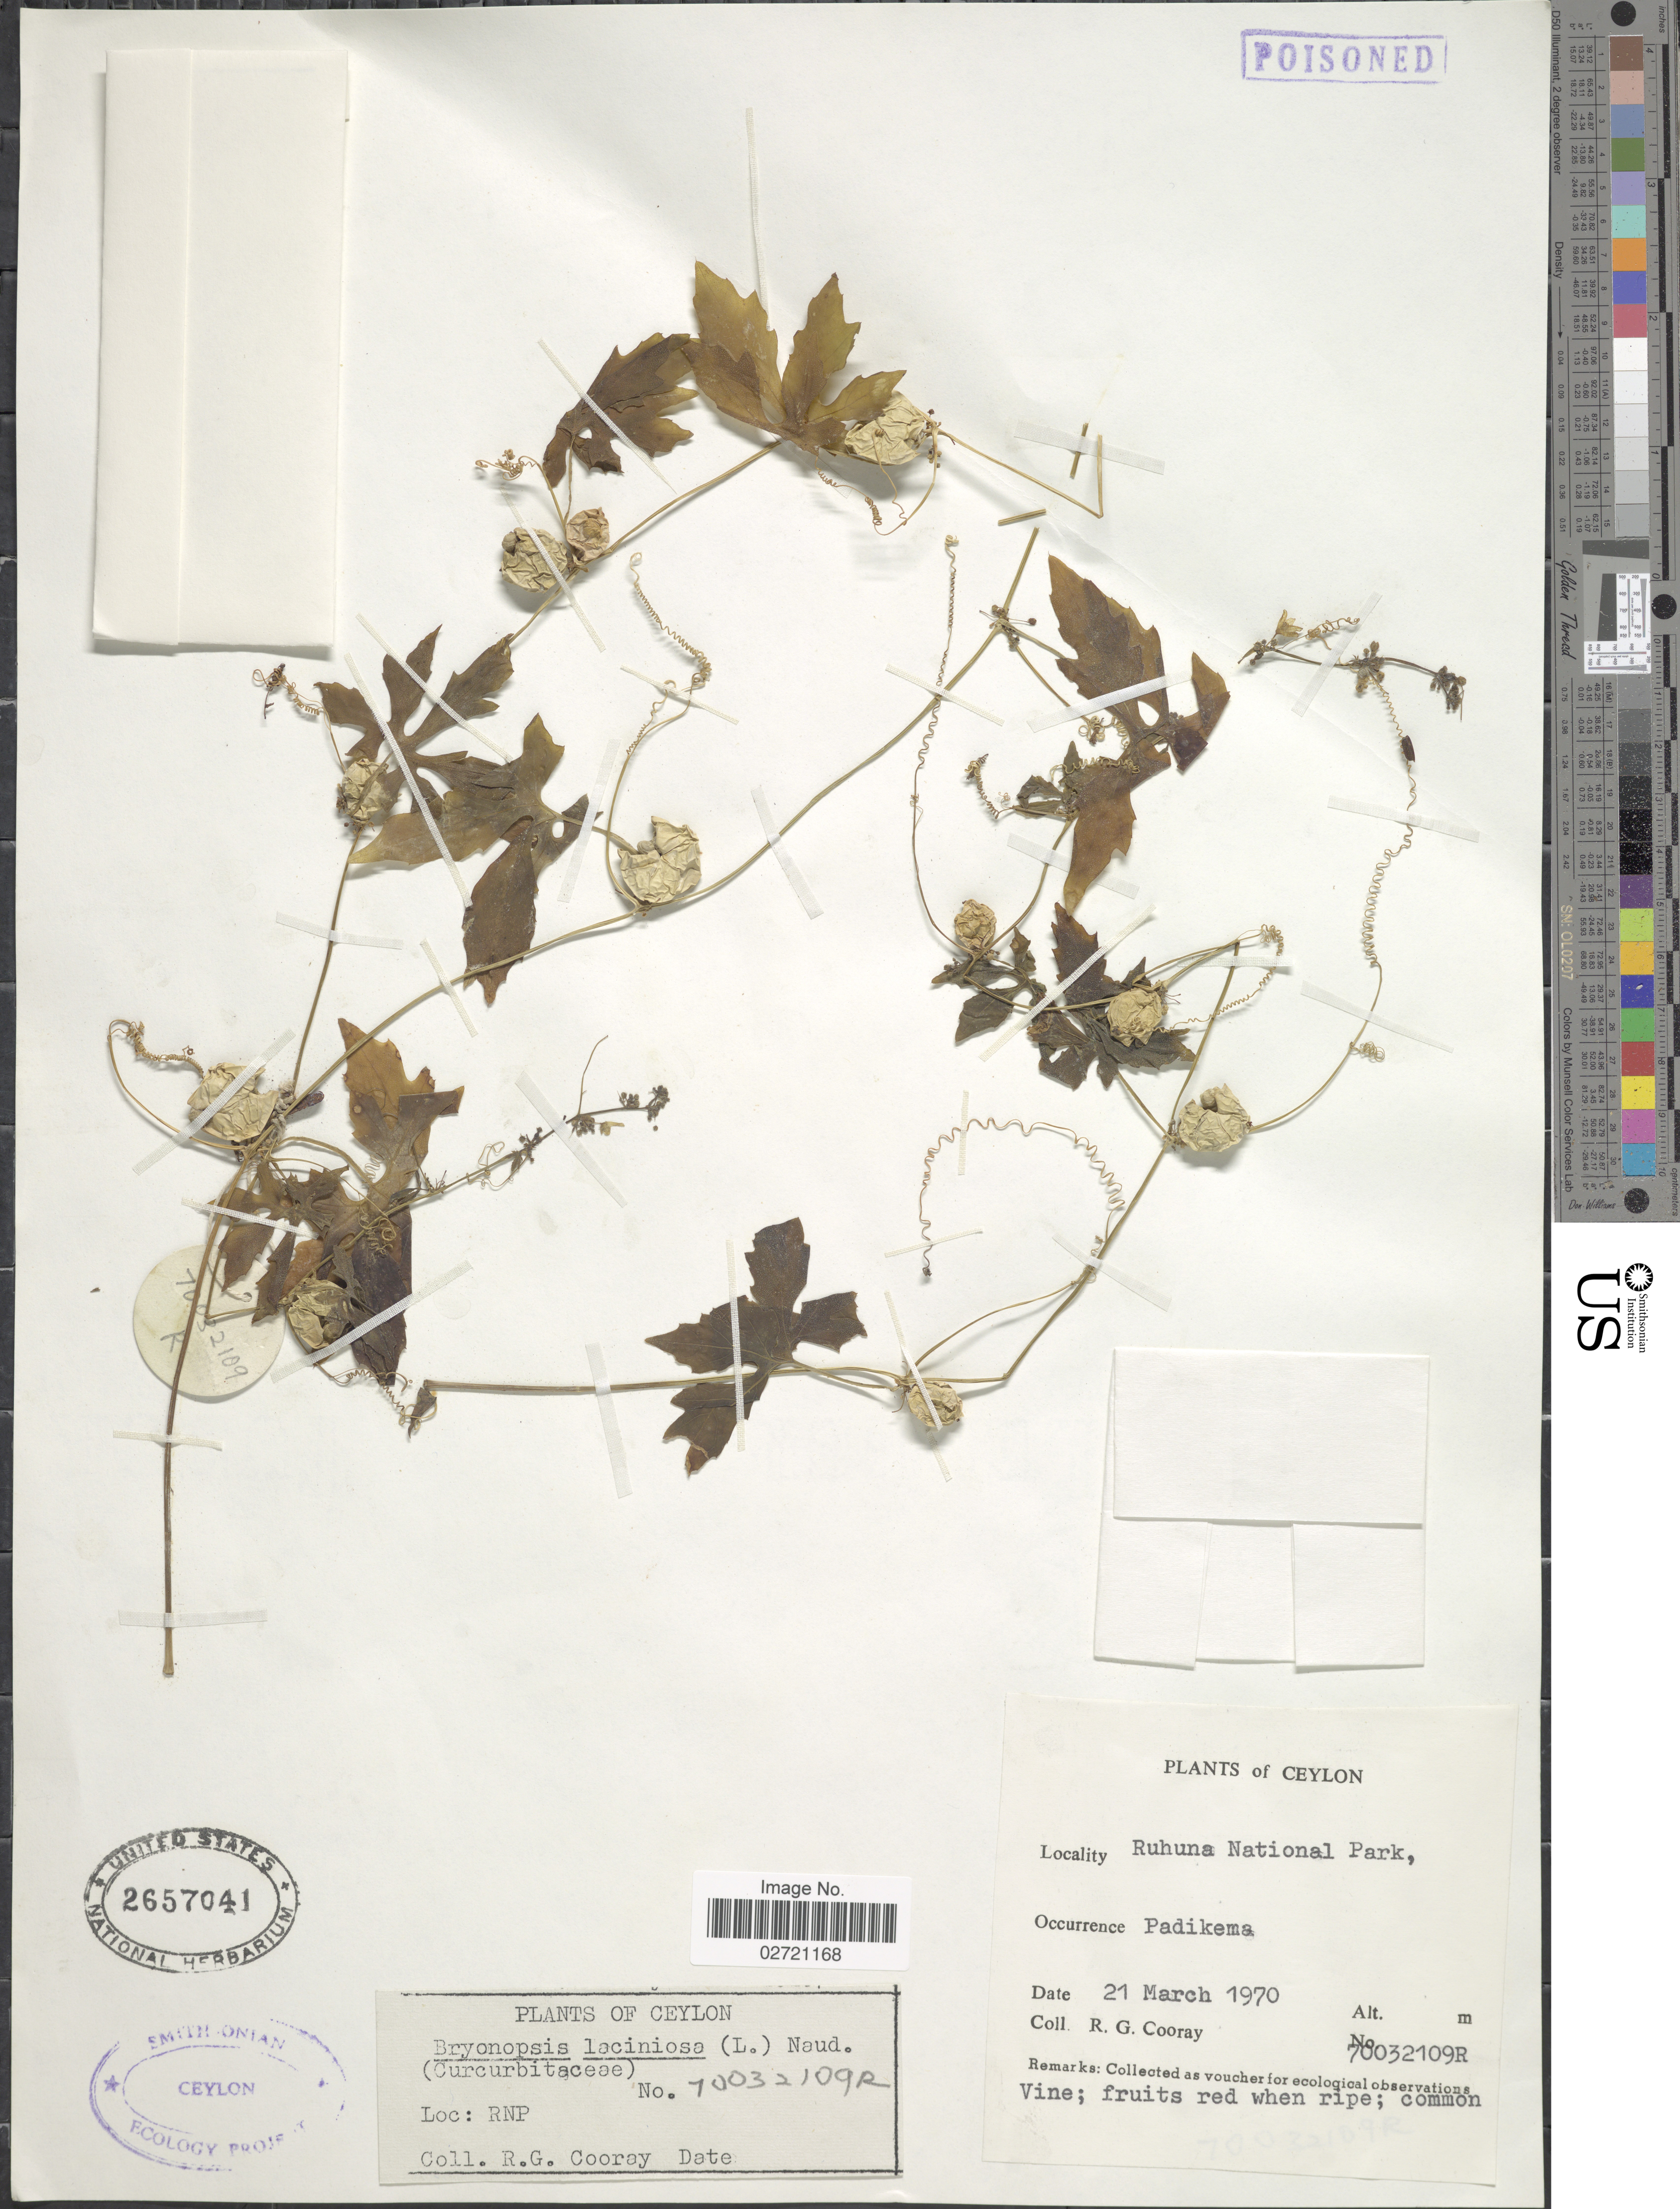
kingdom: Plantae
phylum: Tracheophyta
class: Magnoliopsida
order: Cucurbitales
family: Cucurbitaceae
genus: Diplocyclos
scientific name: Diplocyclos palmatus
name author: (L.) C. Jeffrey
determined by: Strong, Mark T., (BOT), Smithsonian Institution - National Museum of Natural History (UNITED STATES)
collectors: R. Cooray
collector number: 70032109R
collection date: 1970-03-21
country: Sri Lanka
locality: Ceylon. Ruhuna National Park. Padikema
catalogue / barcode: US 2657041